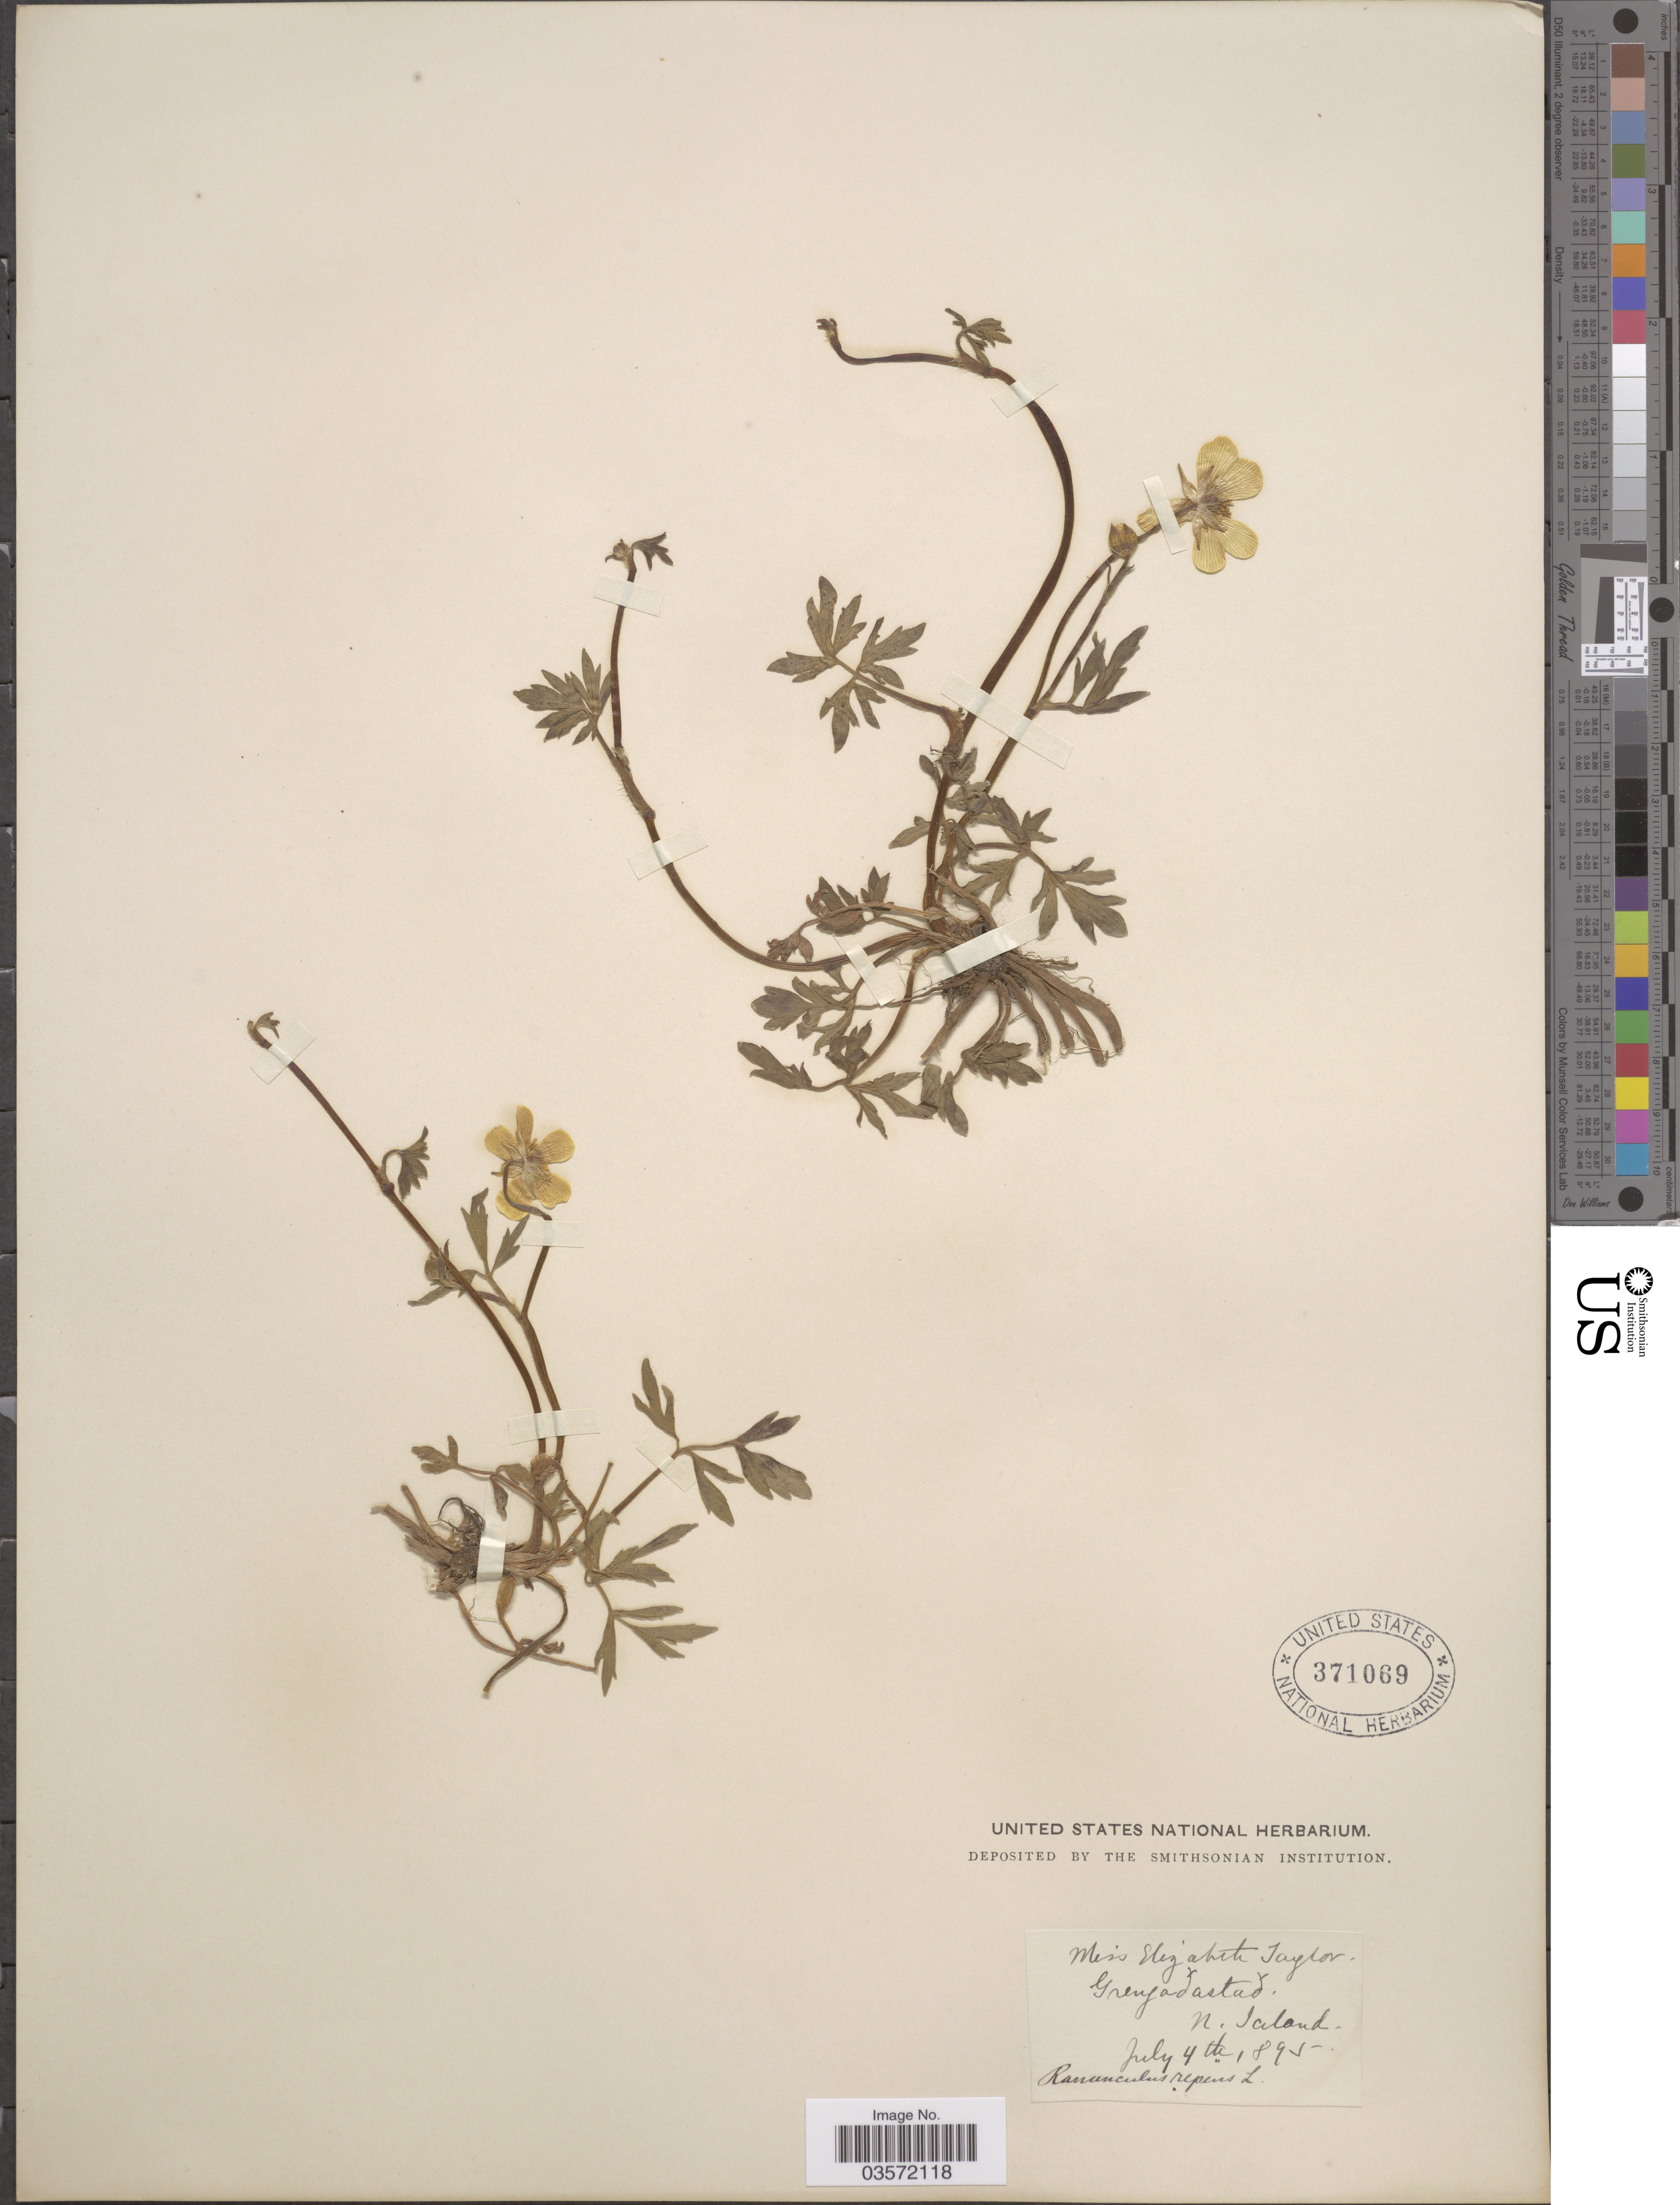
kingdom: Plantae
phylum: Tracheophyta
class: Magnoliopsida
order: Ranunculales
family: Ranunculaceae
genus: Ranunculus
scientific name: Ranunculus repens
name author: L.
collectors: E. Taylor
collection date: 1895-07-04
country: Iceland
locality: Grengadastad. N. Iceland.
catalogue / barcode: US 371069